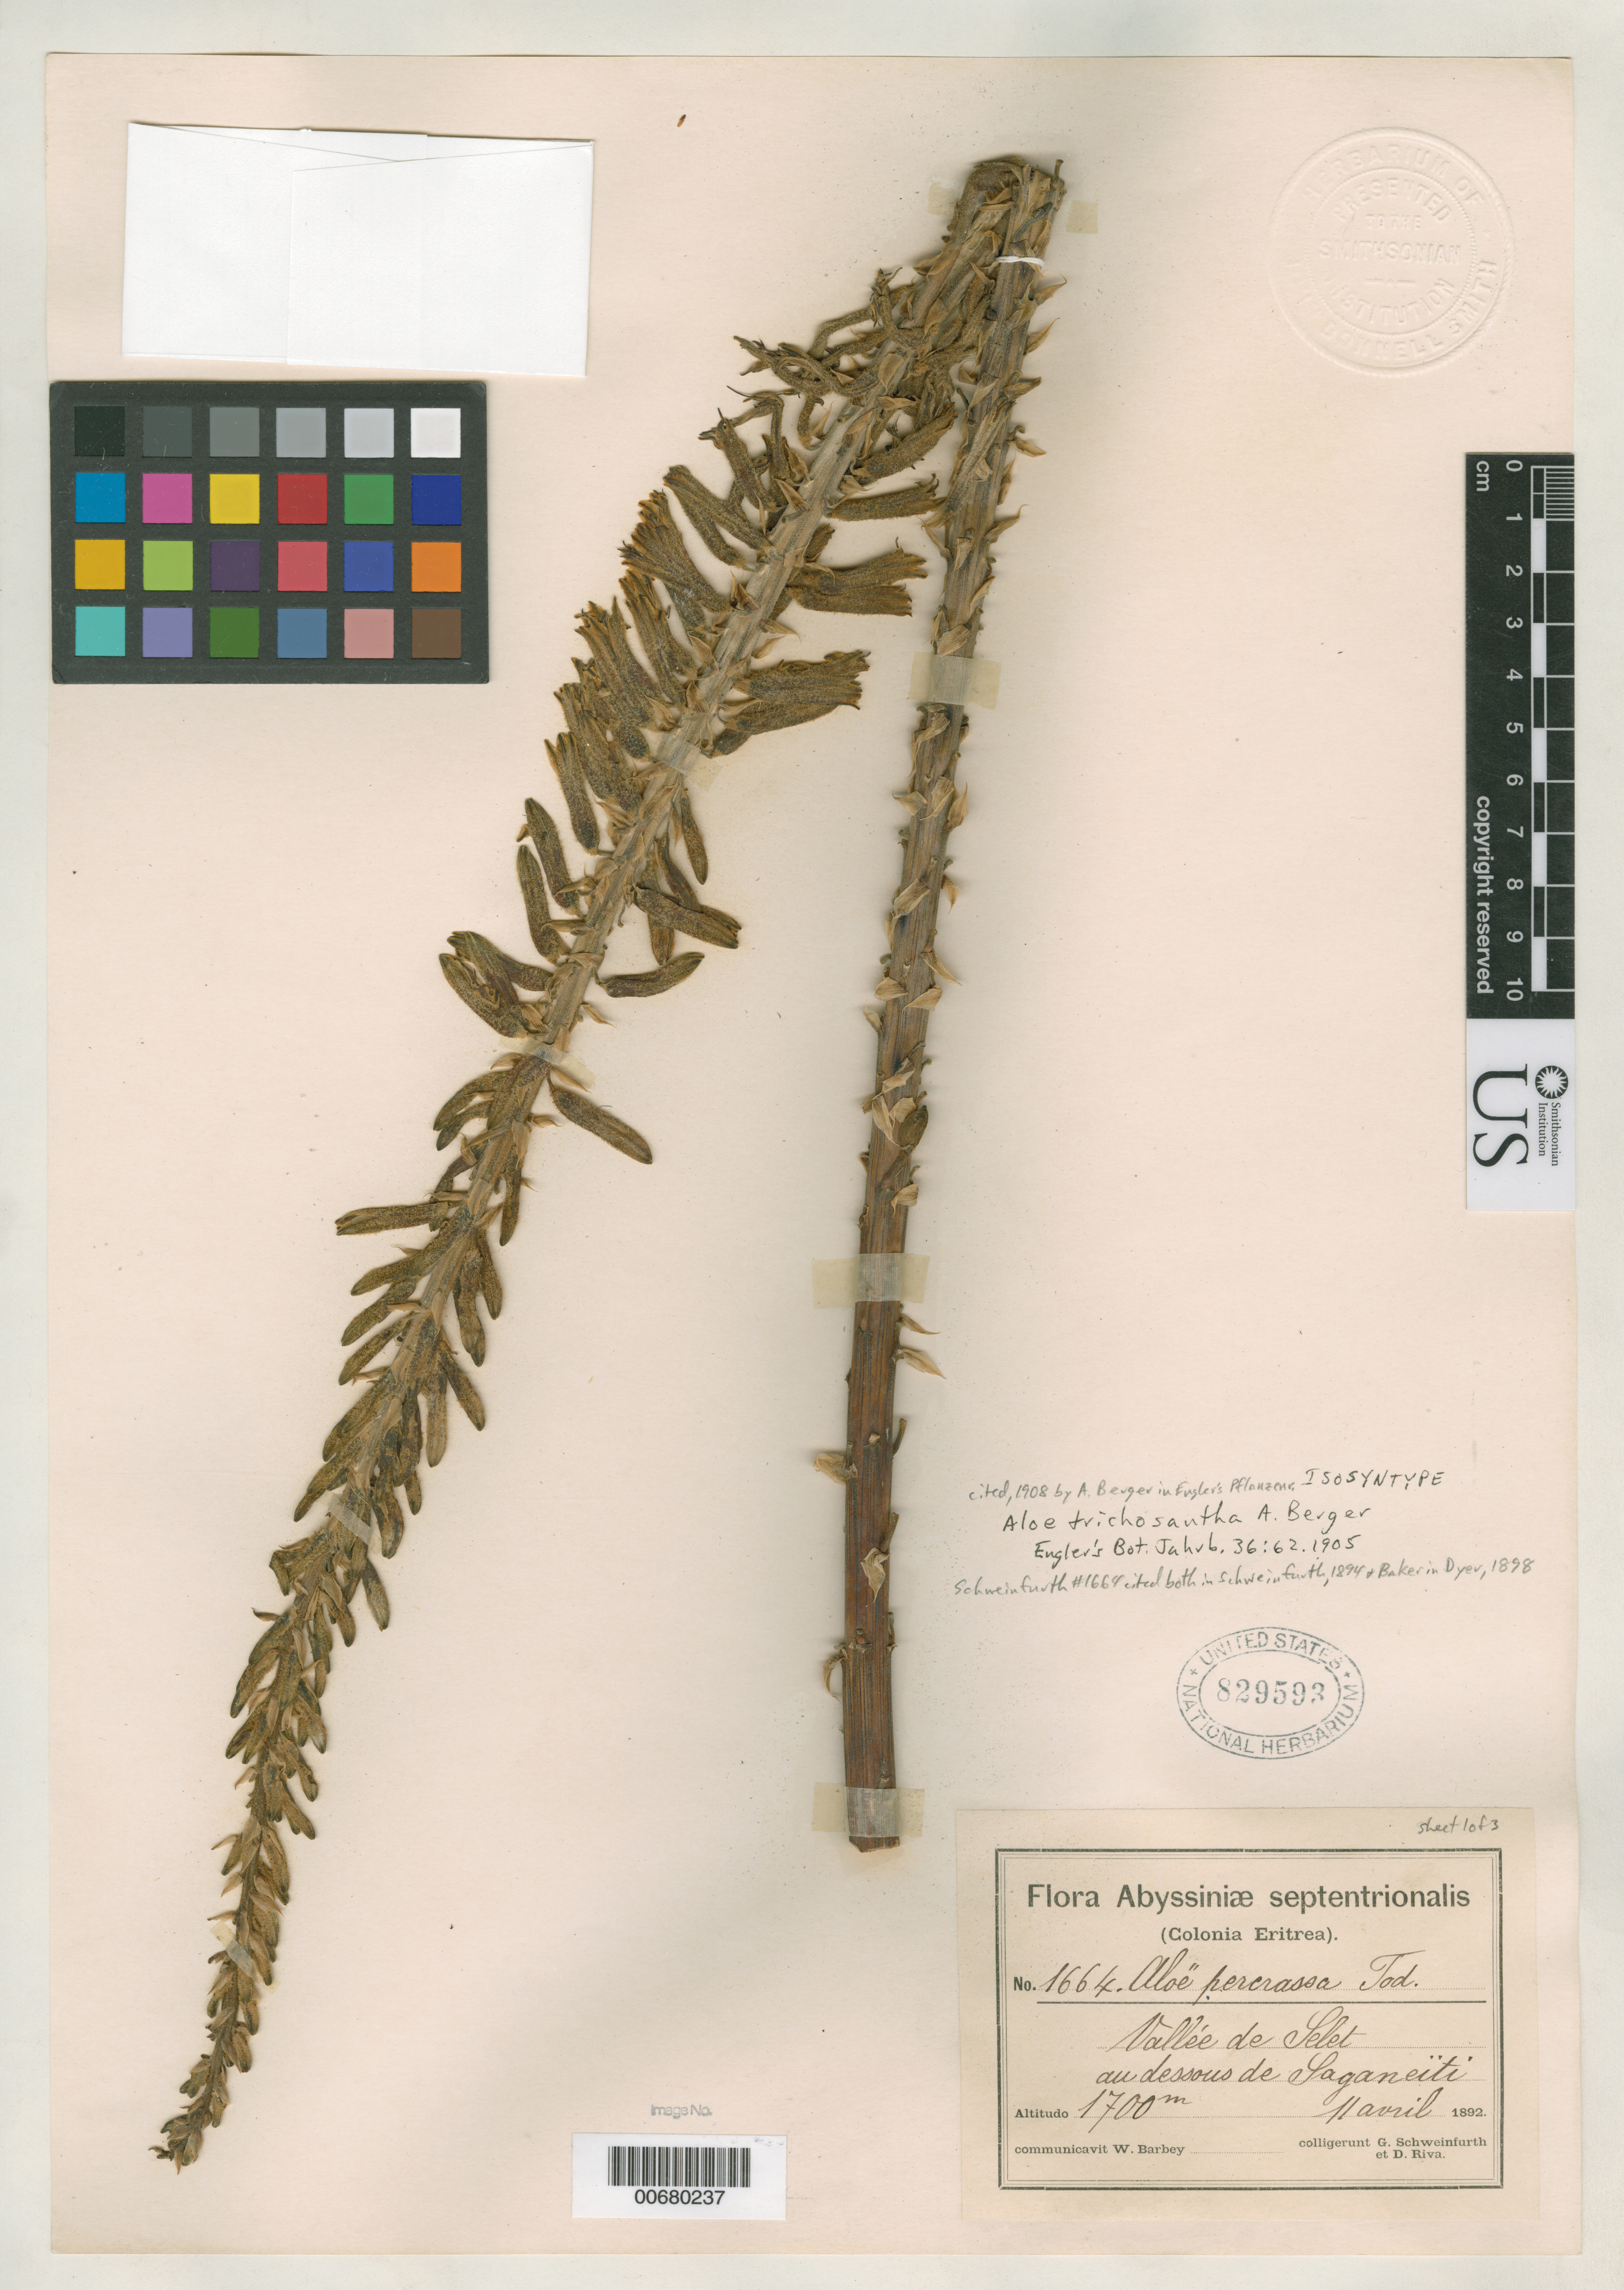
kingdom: Plantae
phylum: Tracheophyta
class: Liliopsida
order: Asparagales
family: Asphodelaceae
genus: Aloe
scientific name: Aloe trichosantha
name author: A. Berger in Engl.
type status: Isosyntype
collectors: G. A. Schweinfurth & D. Riva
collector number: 1664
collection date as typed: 11 Apr 1892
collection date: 1892-04-11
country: Eritrea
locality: Vallee de Selet au dessous de Saganeiti.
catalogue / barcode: US 892593